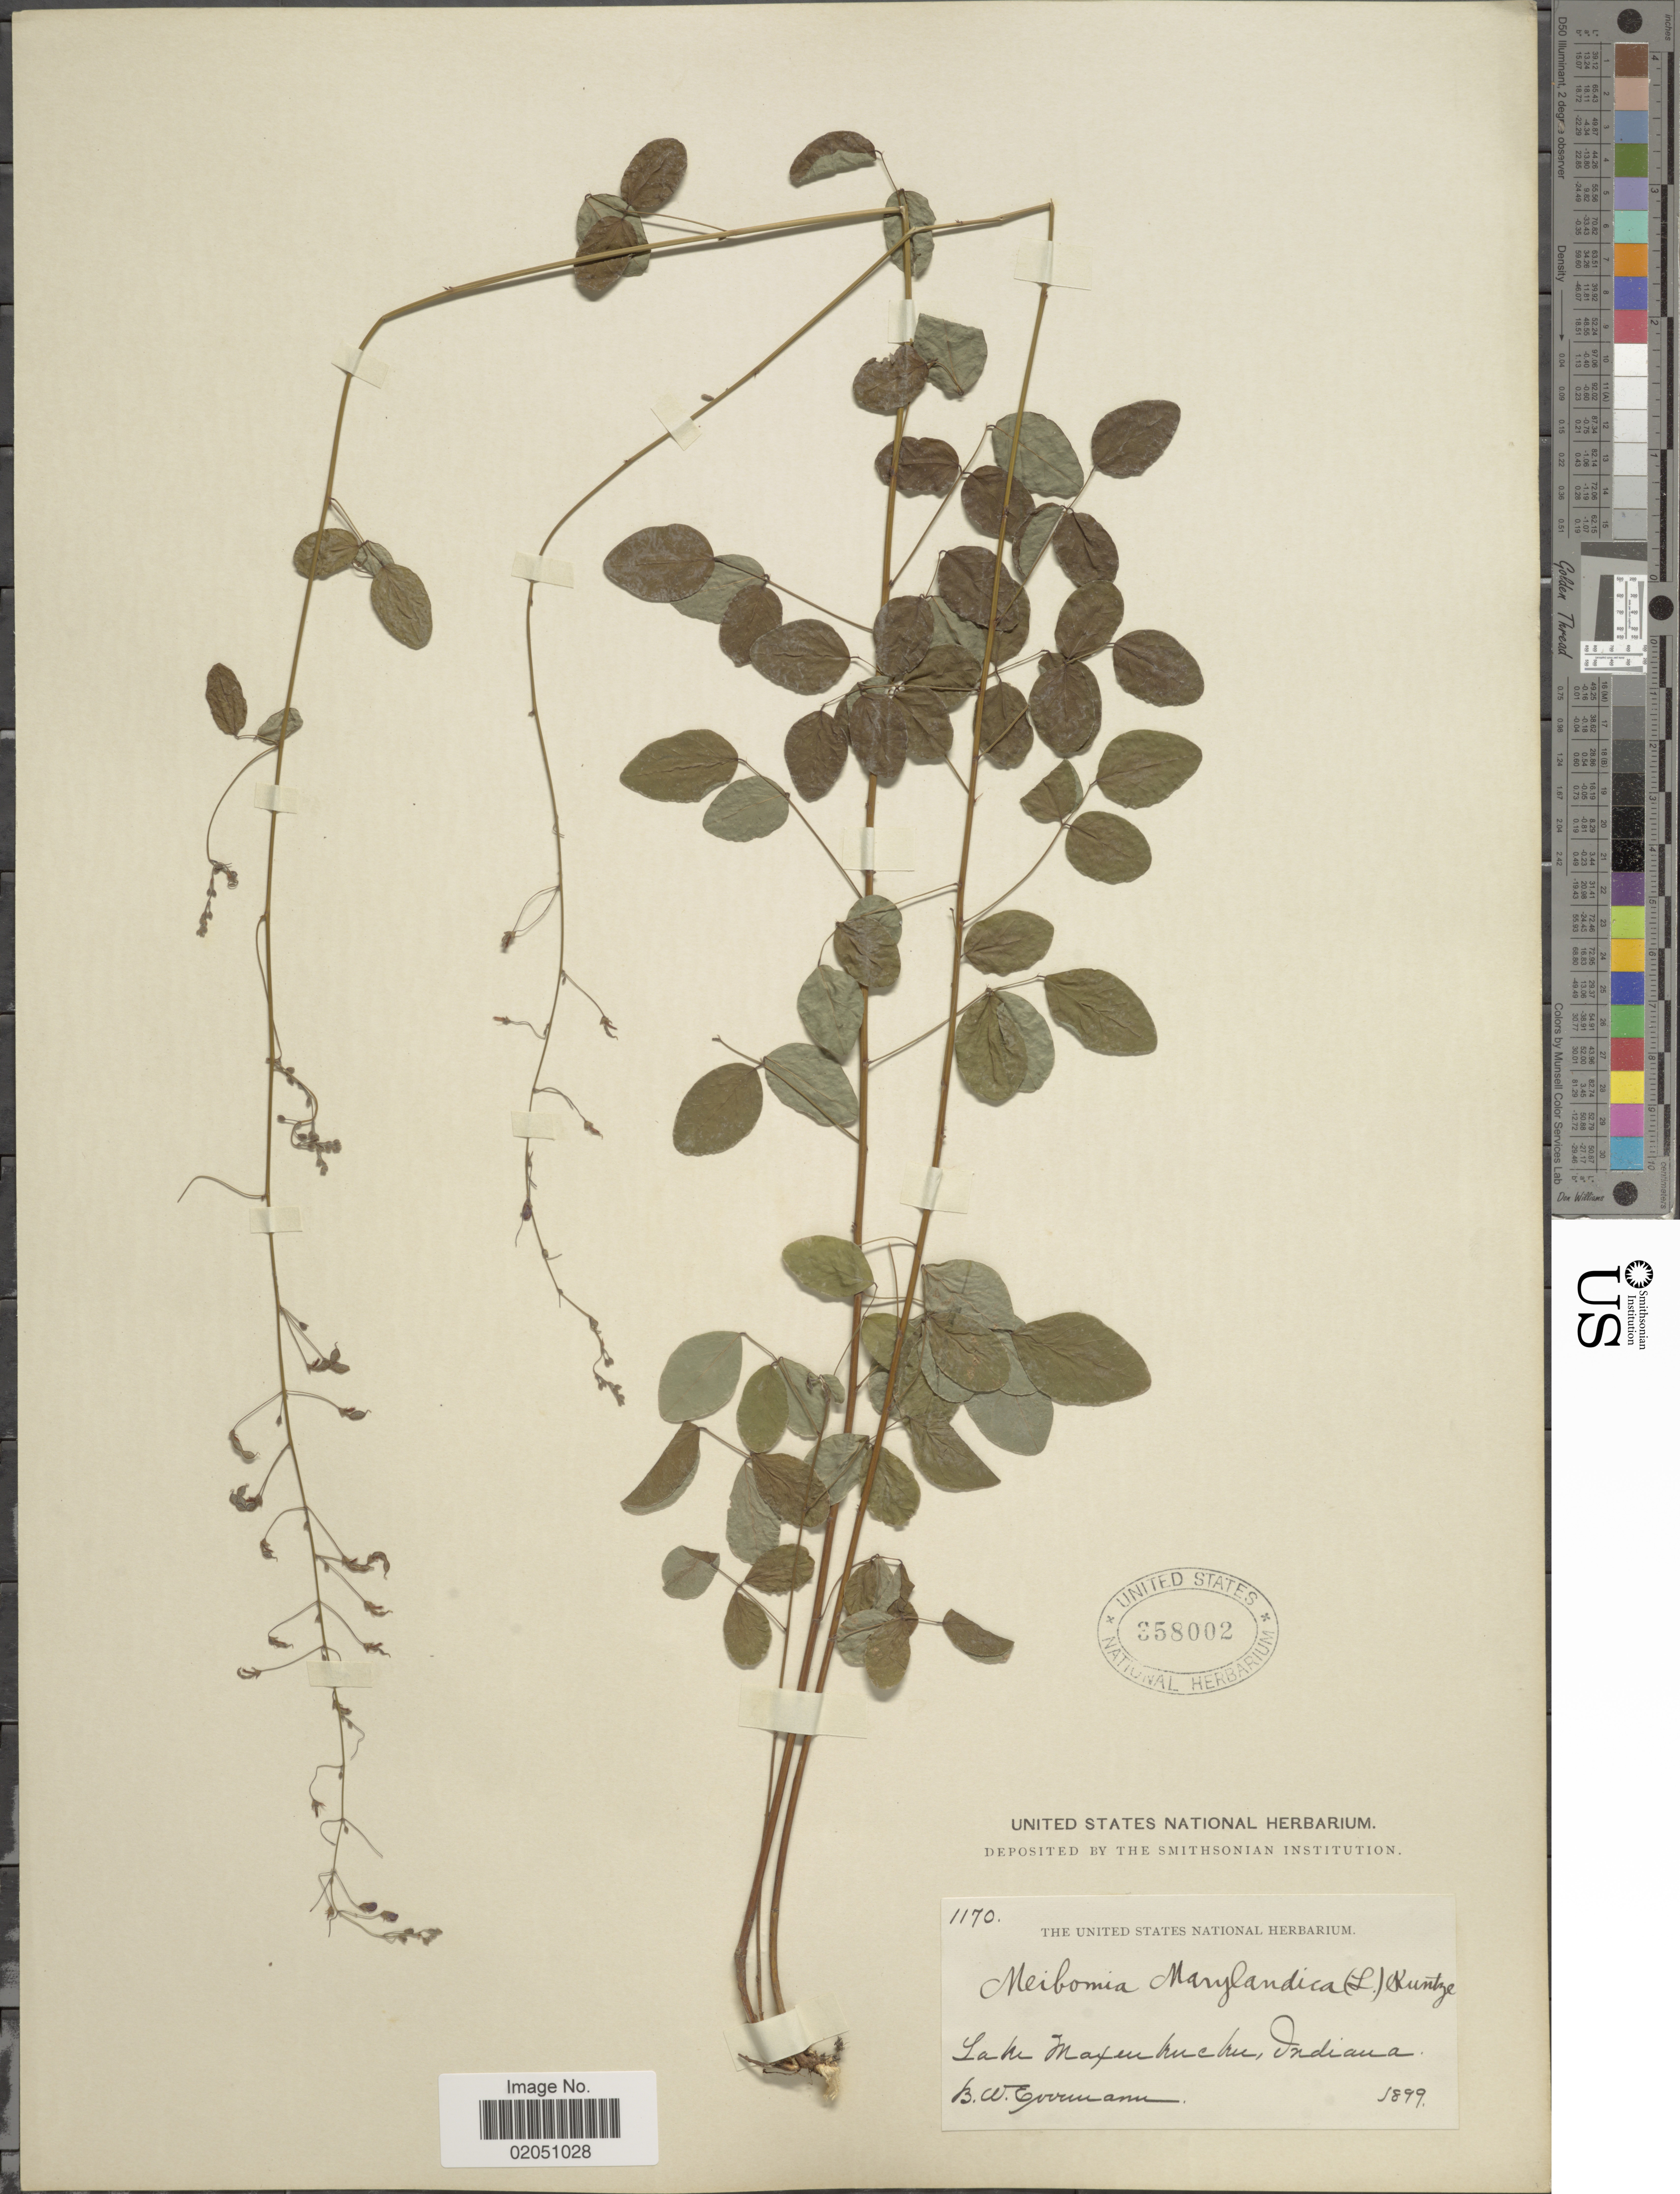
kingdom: Plantae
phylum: Tracheophyta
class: Magnoliopsida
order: Fabales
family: Fabaceae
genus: Desmodium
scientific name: Desmodium marilandicum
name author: Darl.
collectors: B. W. Evermann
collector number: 1170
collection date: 1899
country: United States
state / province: Indiana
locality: Lake Maxinkuckee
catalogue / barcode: US 358002